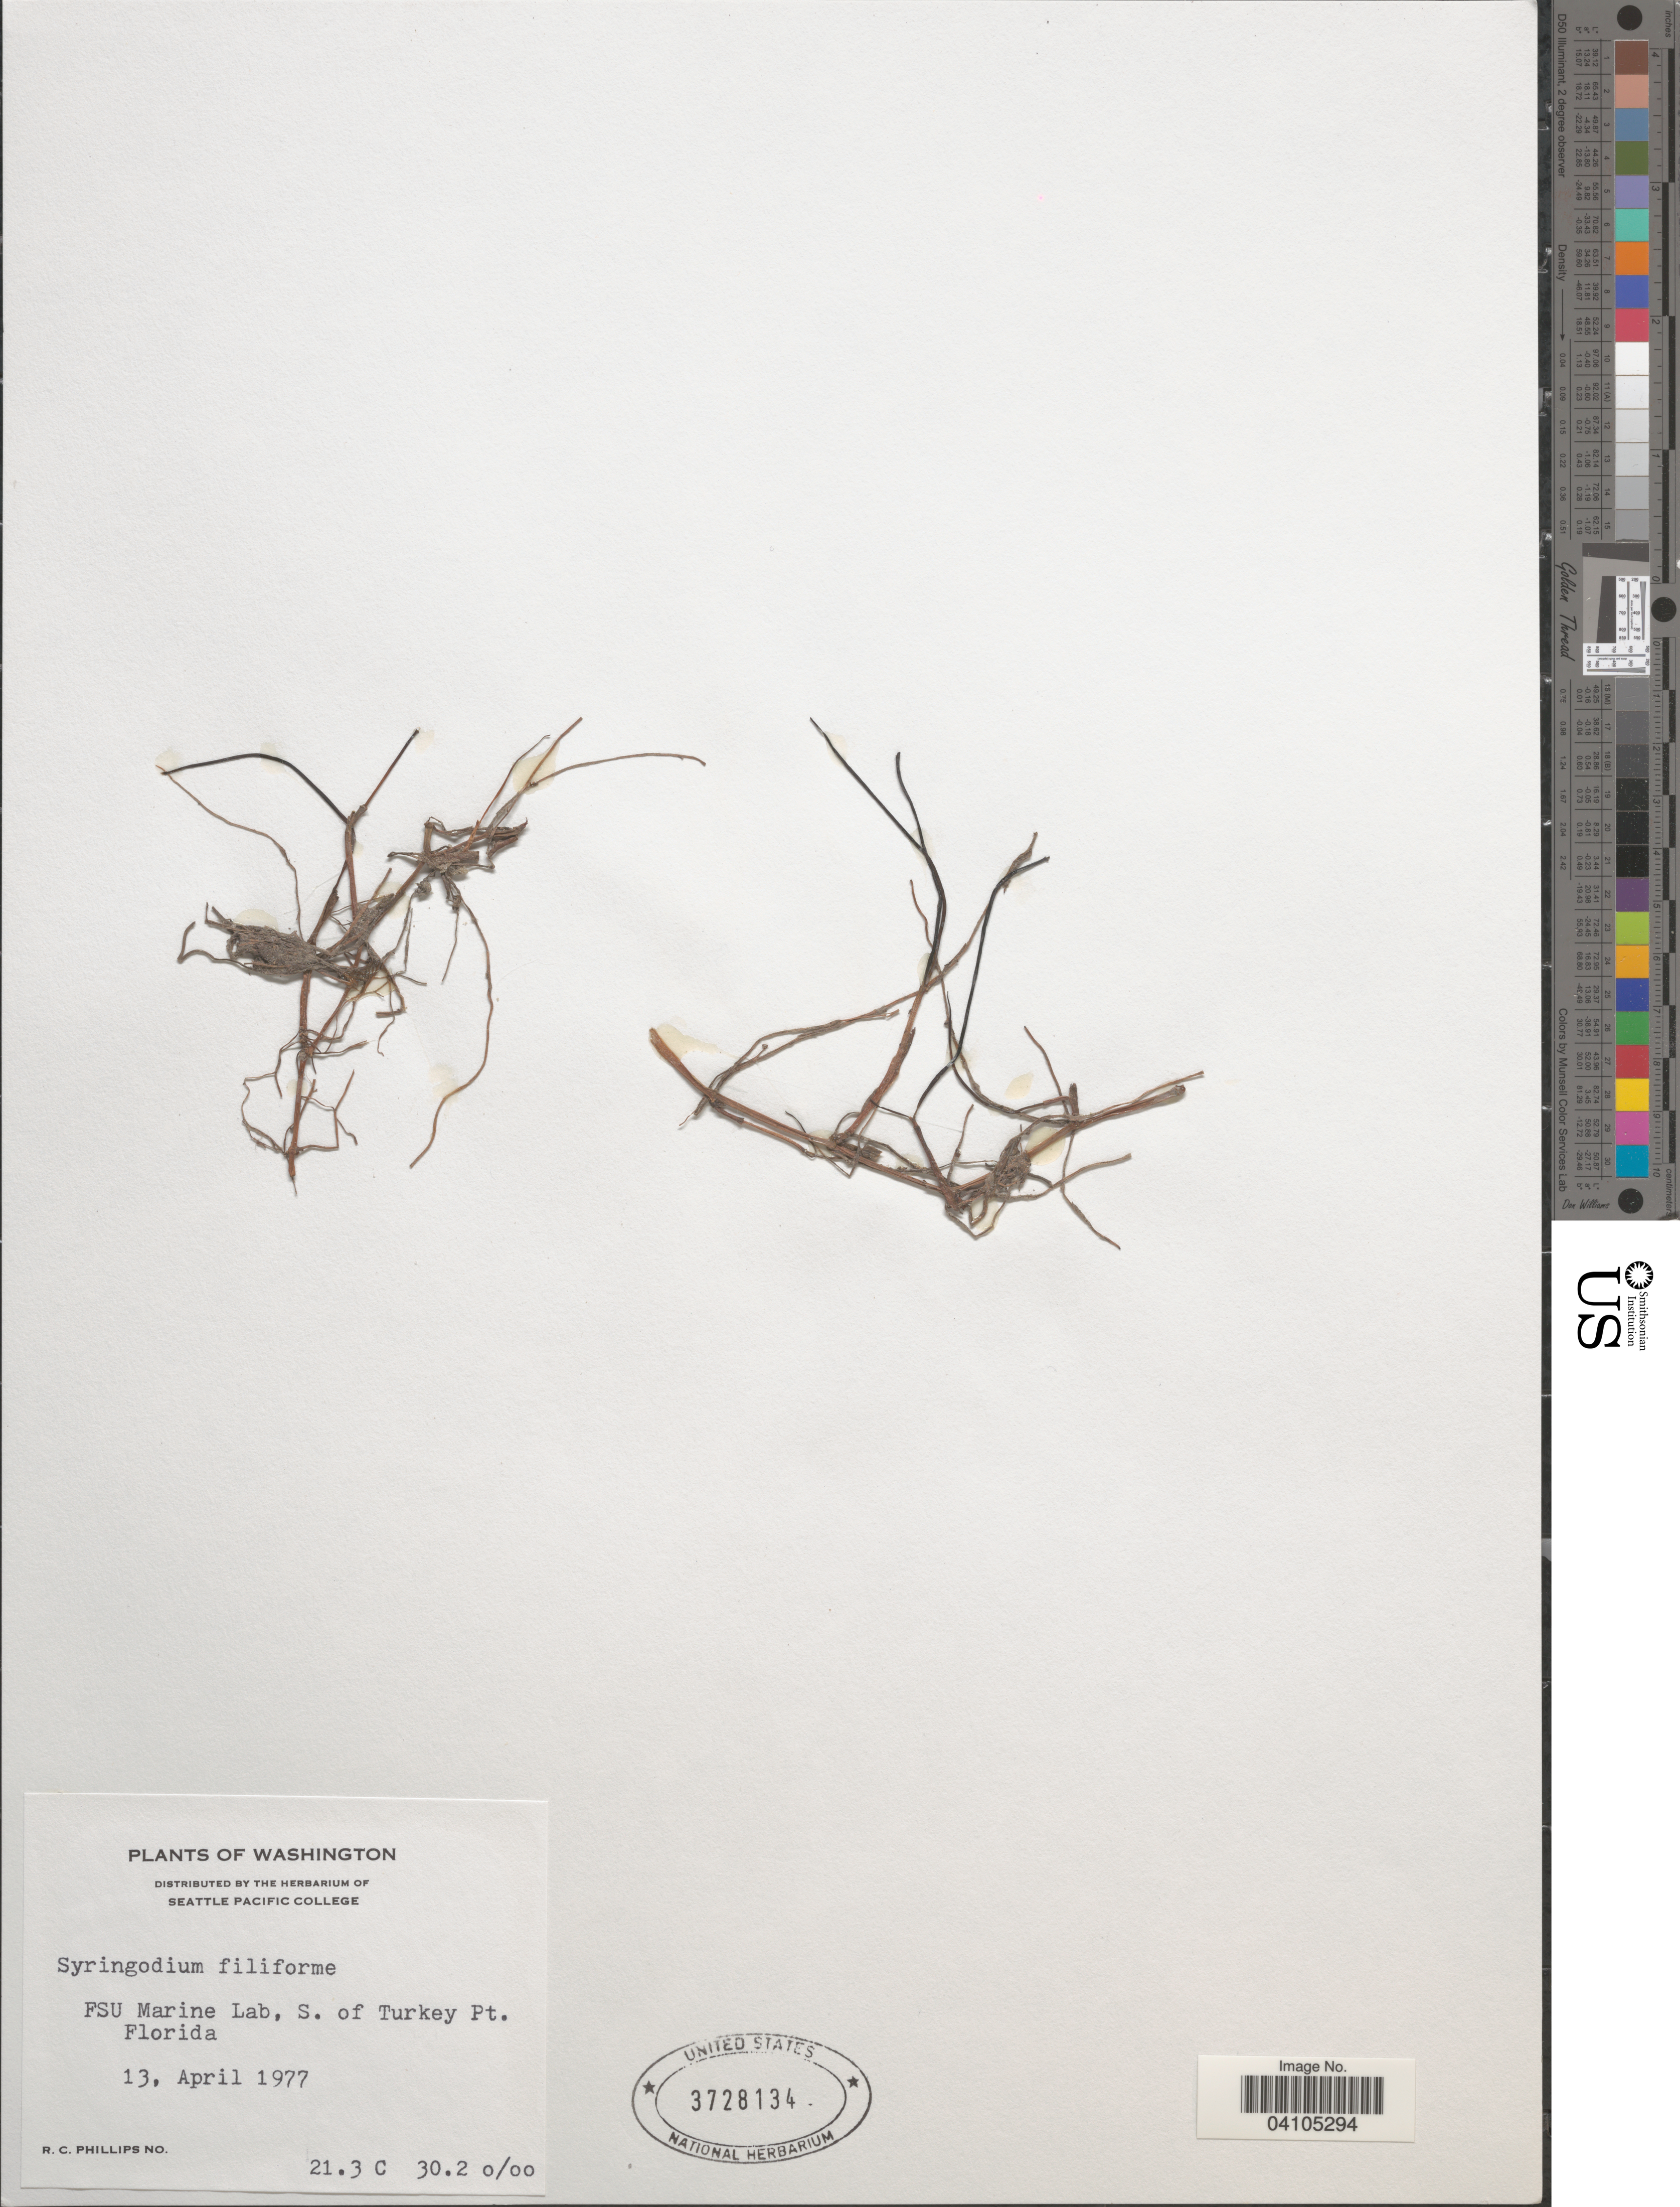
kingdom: Plantae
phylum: Tracheophyta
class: Liliopsida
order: Alismatales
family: Cymodoceaceae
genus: Syringodium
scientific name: Syringodium filiforme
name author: Kütz.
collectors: R. C. Phillips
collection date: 1977-04-13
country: United States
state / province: Florida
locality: FSU Marine Lab, S. of Turkey Pt.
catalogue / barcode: US 3728134